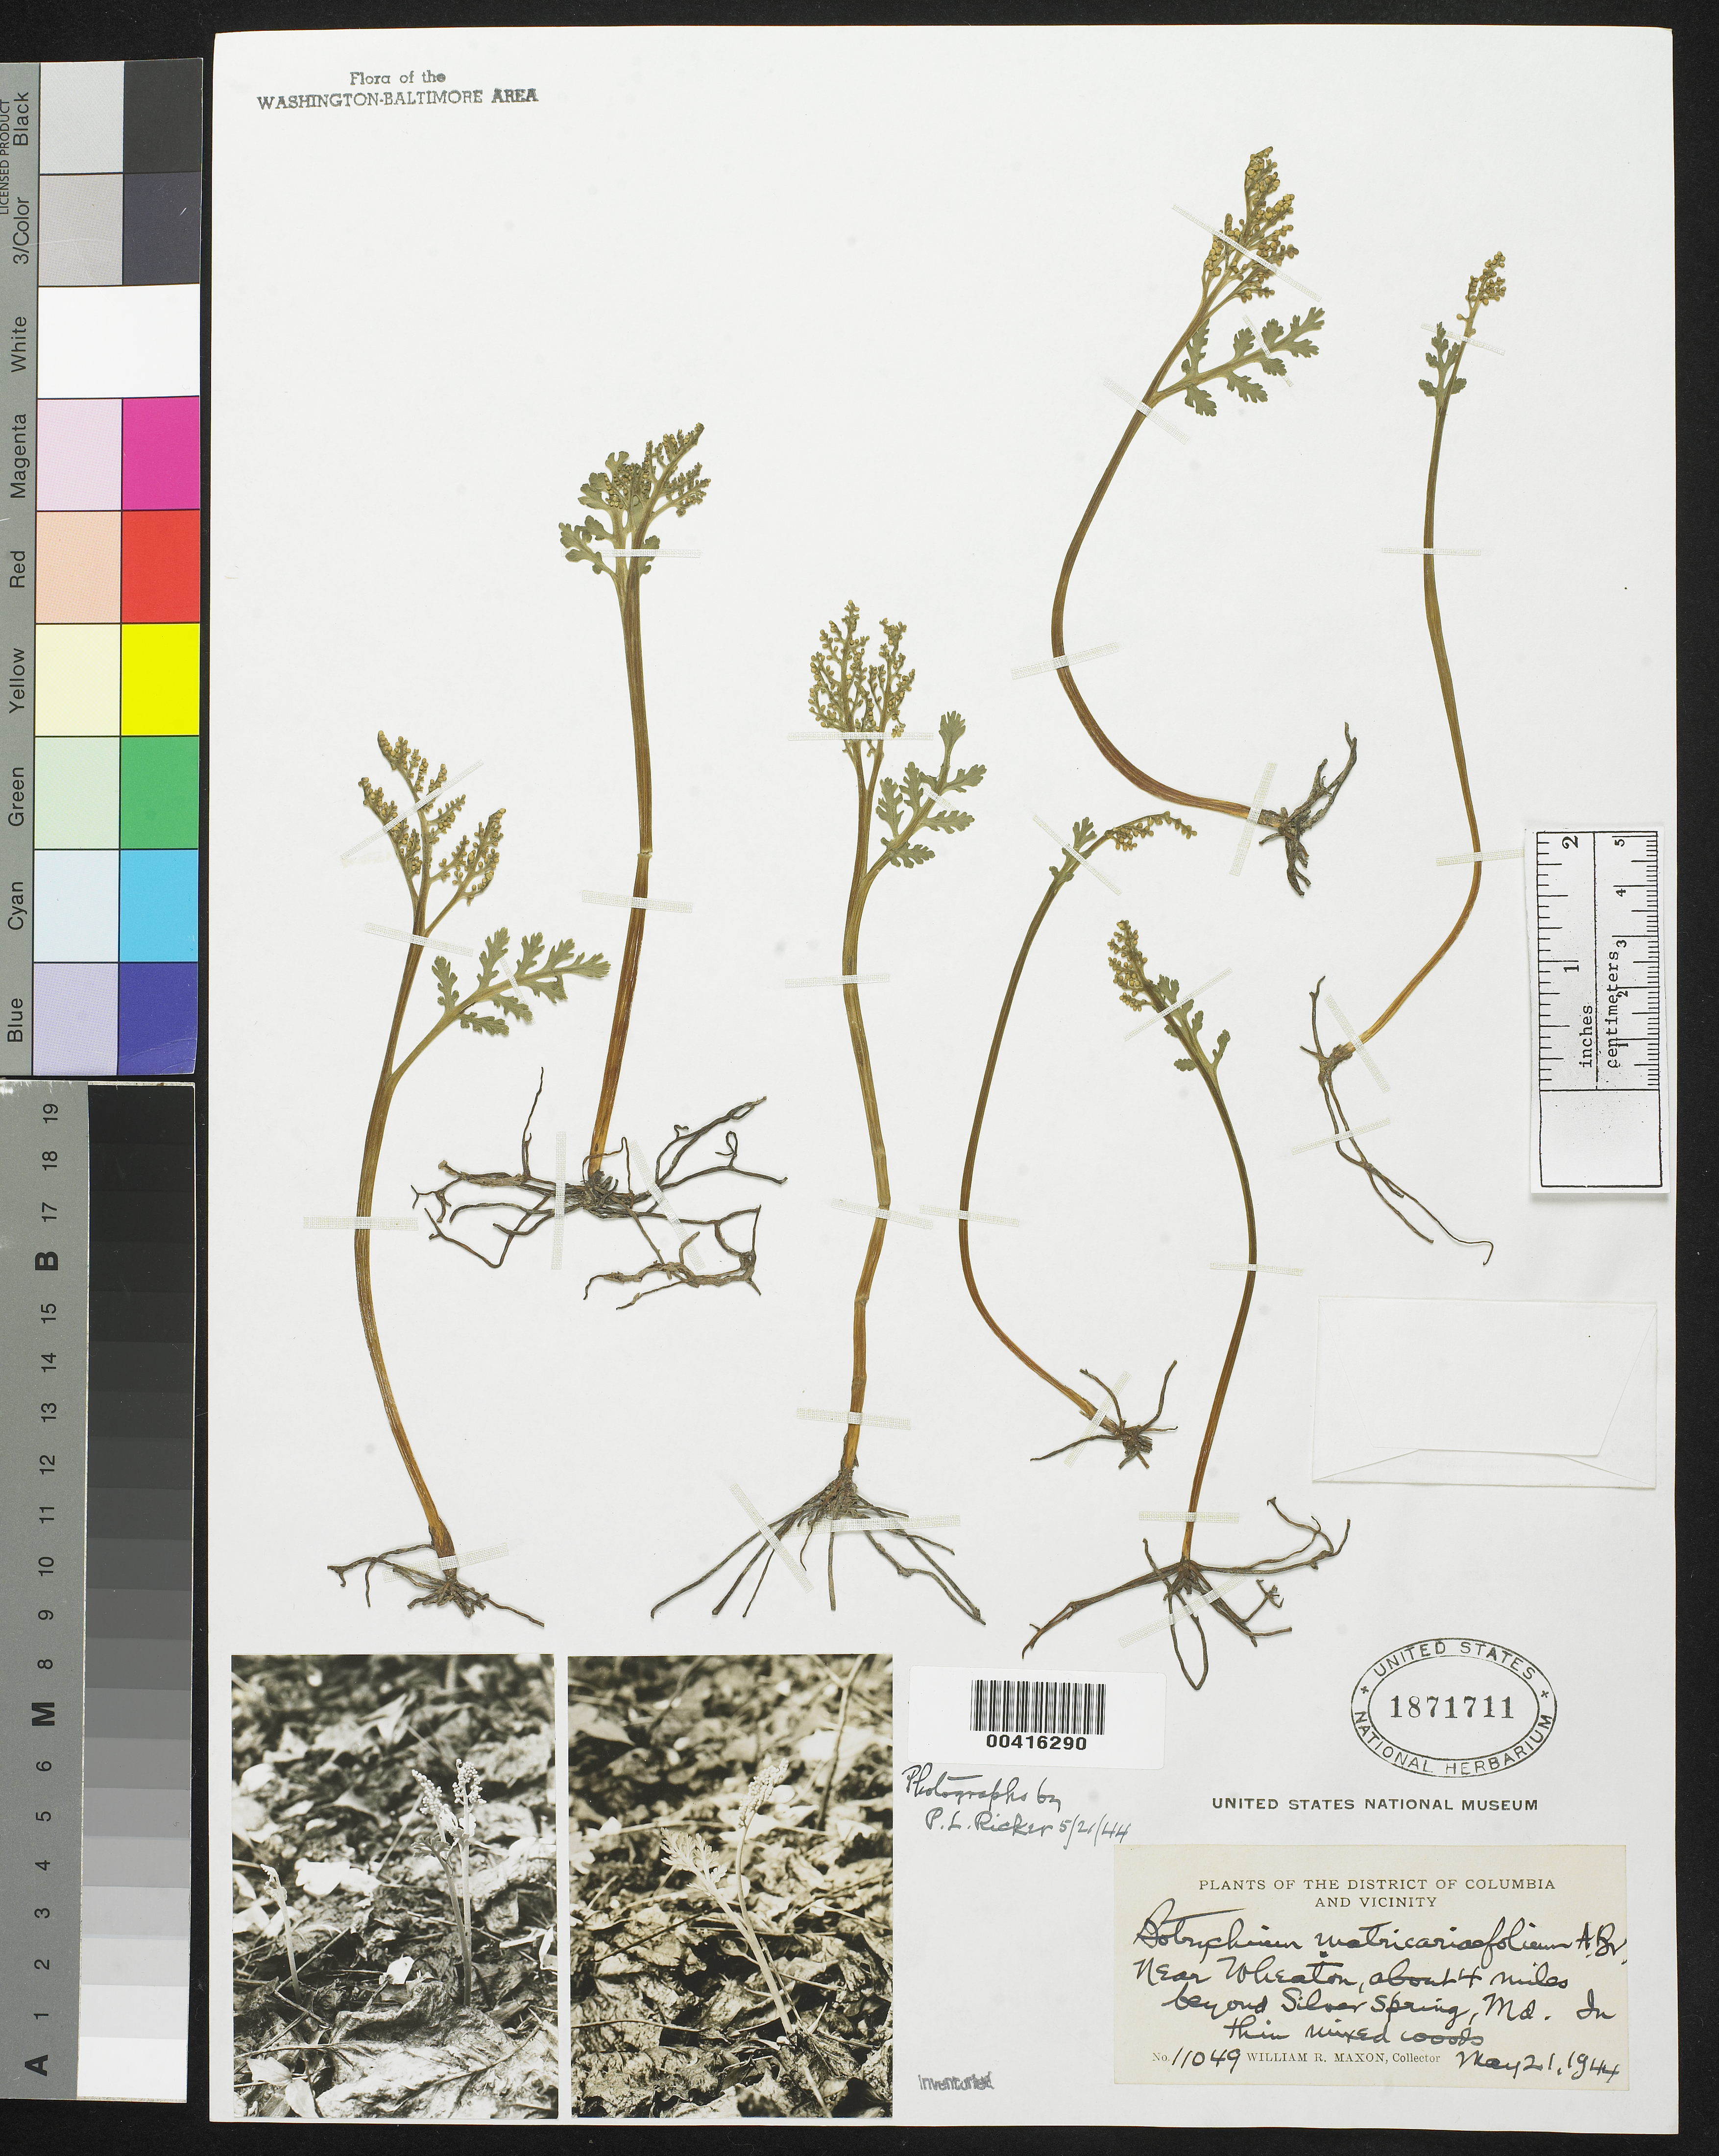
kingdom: Plantae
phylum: Tracheophyta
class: Polypodiopsida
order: Ophioglossales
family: Ophioglossaceae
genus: Botrychium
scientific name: Botrychium matricariifolium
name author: (A. Braun ex Dowell) A. Braun ex Koch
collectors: W. R. Maxon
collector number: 11049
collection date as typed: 21 May 1944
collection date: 1944-05-21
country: United States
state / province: Maryland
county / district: Montgomery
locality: Near Wheaton, beyond Silver Spring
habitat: Thin mixed woods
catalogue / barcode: US 1871711